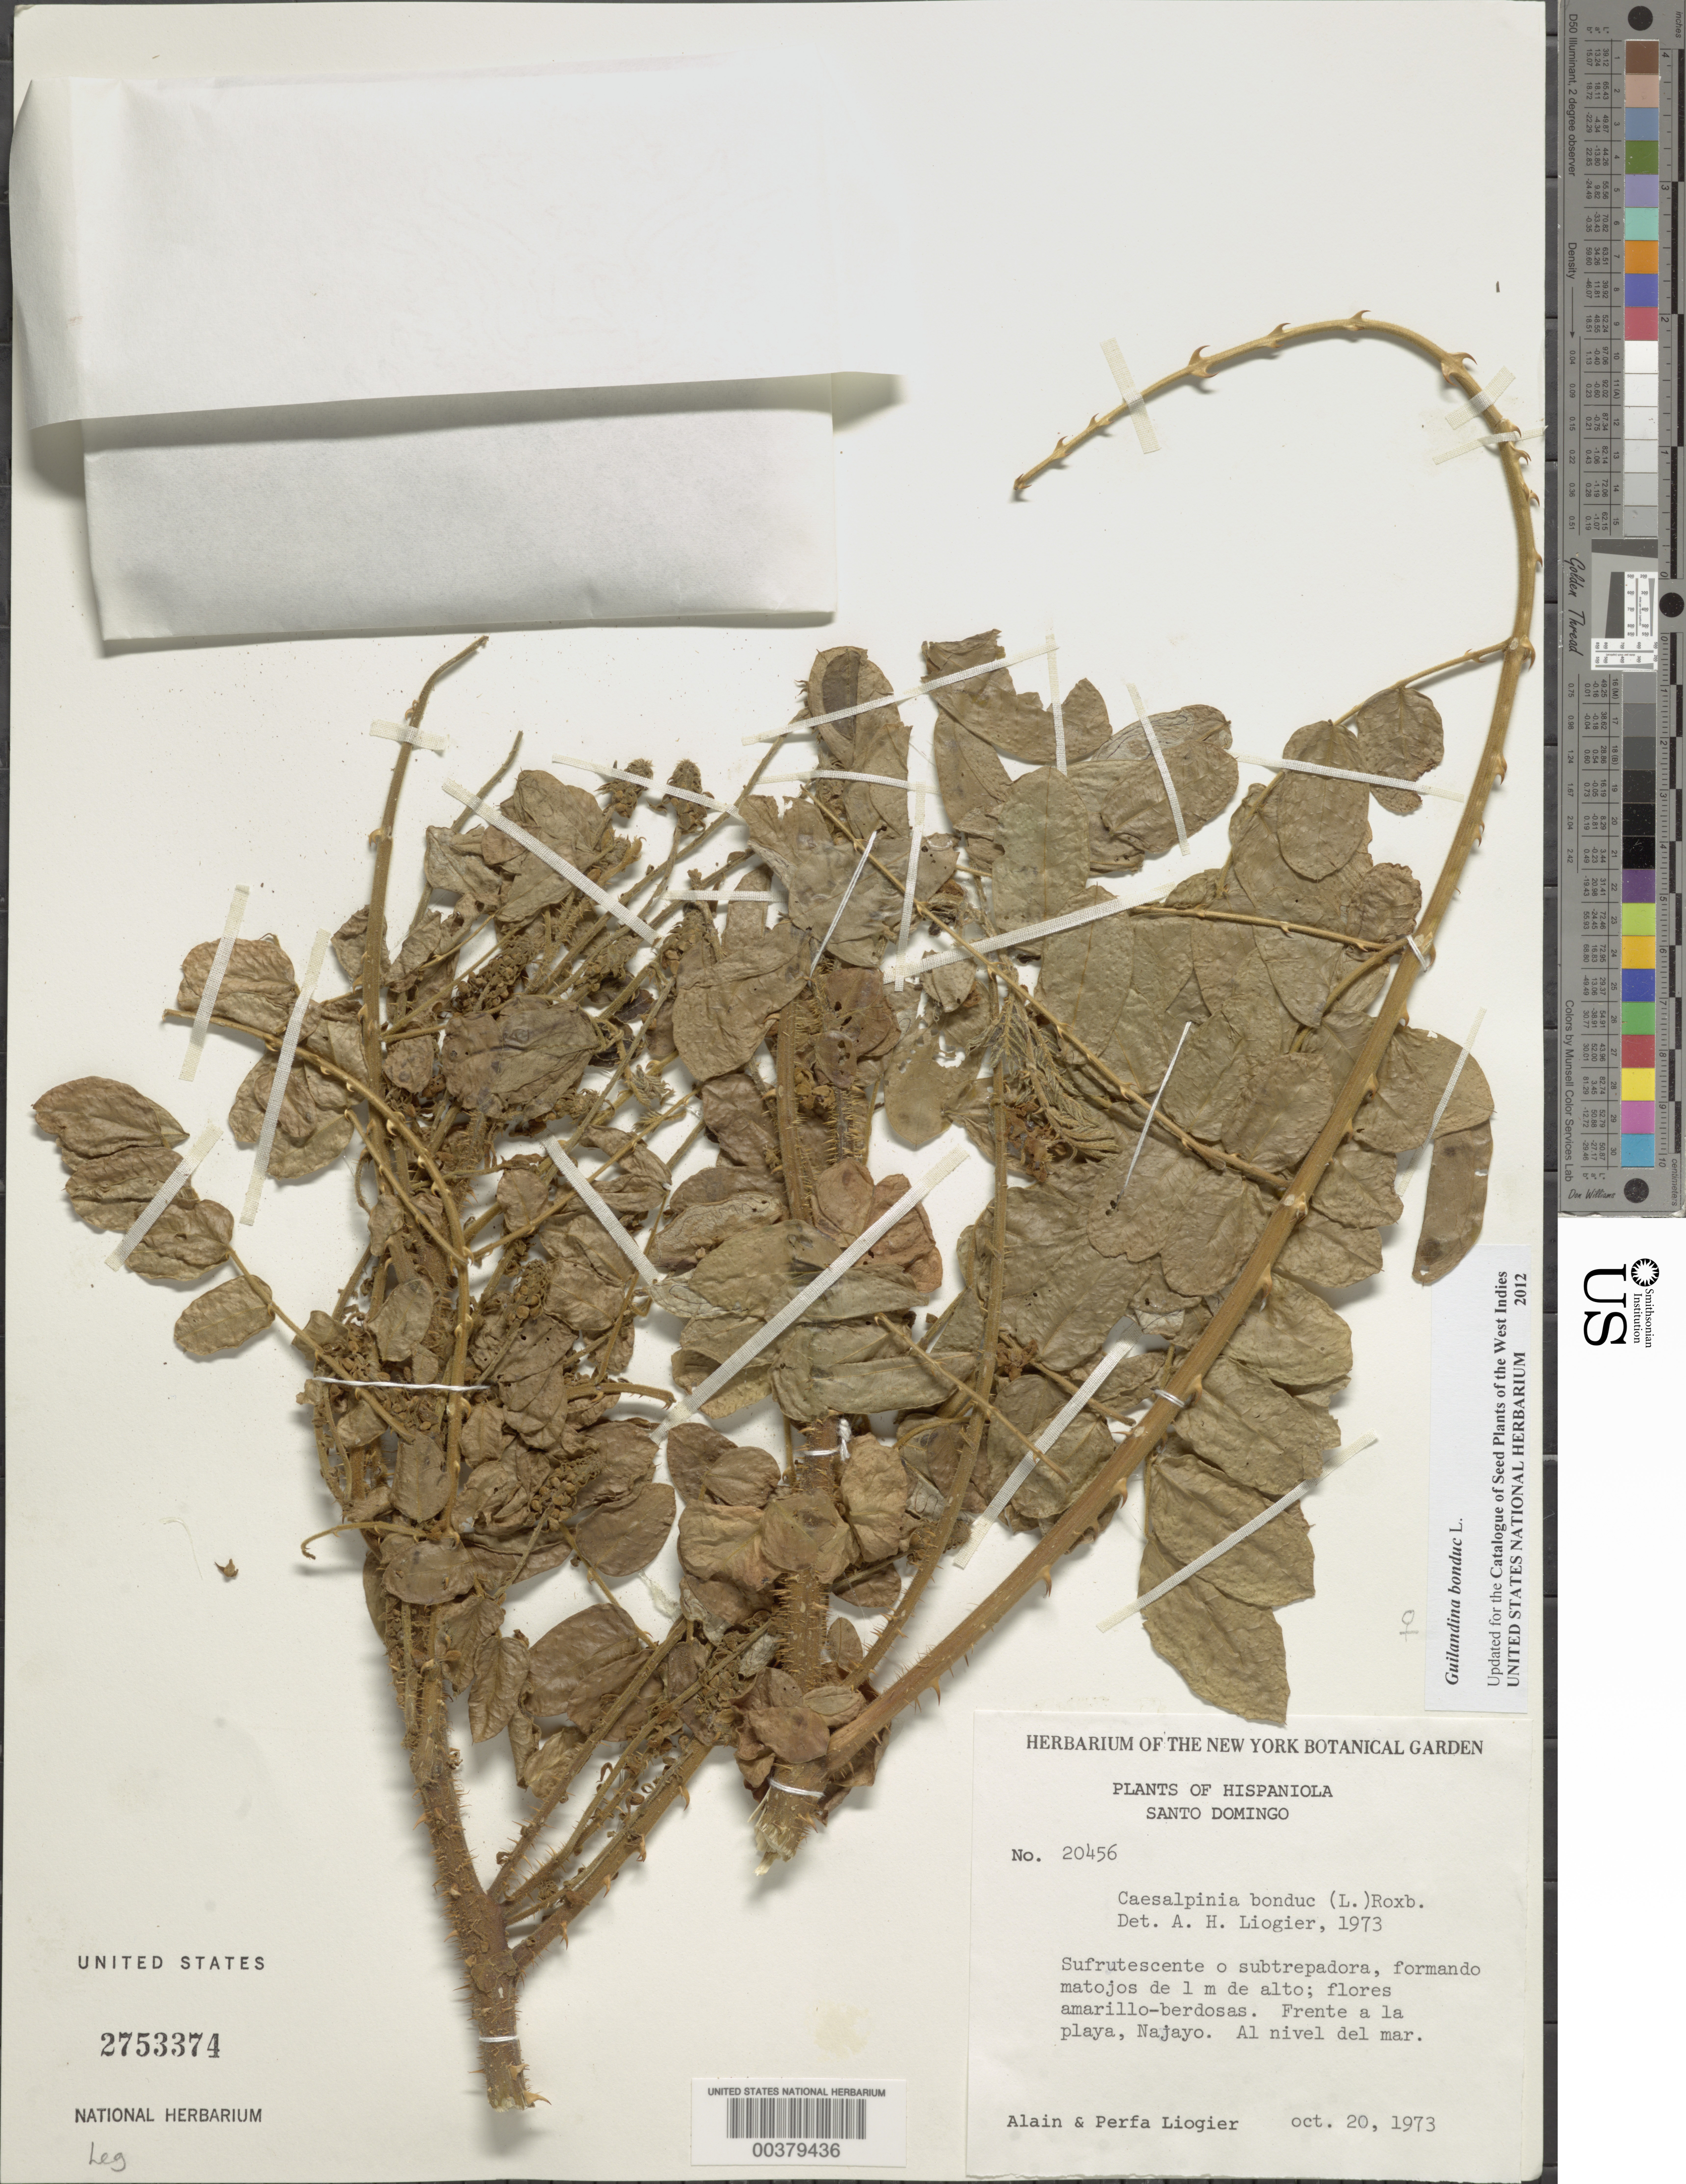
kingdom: Plantae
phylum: Tracheophyta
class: Magnoliopsida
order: Fabales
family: Fabaceae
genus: Guilandina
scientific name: Guilandina bonduc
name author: L.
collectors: A. H. Liogier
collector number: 20456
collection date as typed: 20 Oct 1973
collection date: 1973-10-20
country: Dominican Republic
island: Hispaniola Island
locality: Frente a la playa, najayo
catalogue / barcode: US 2753374